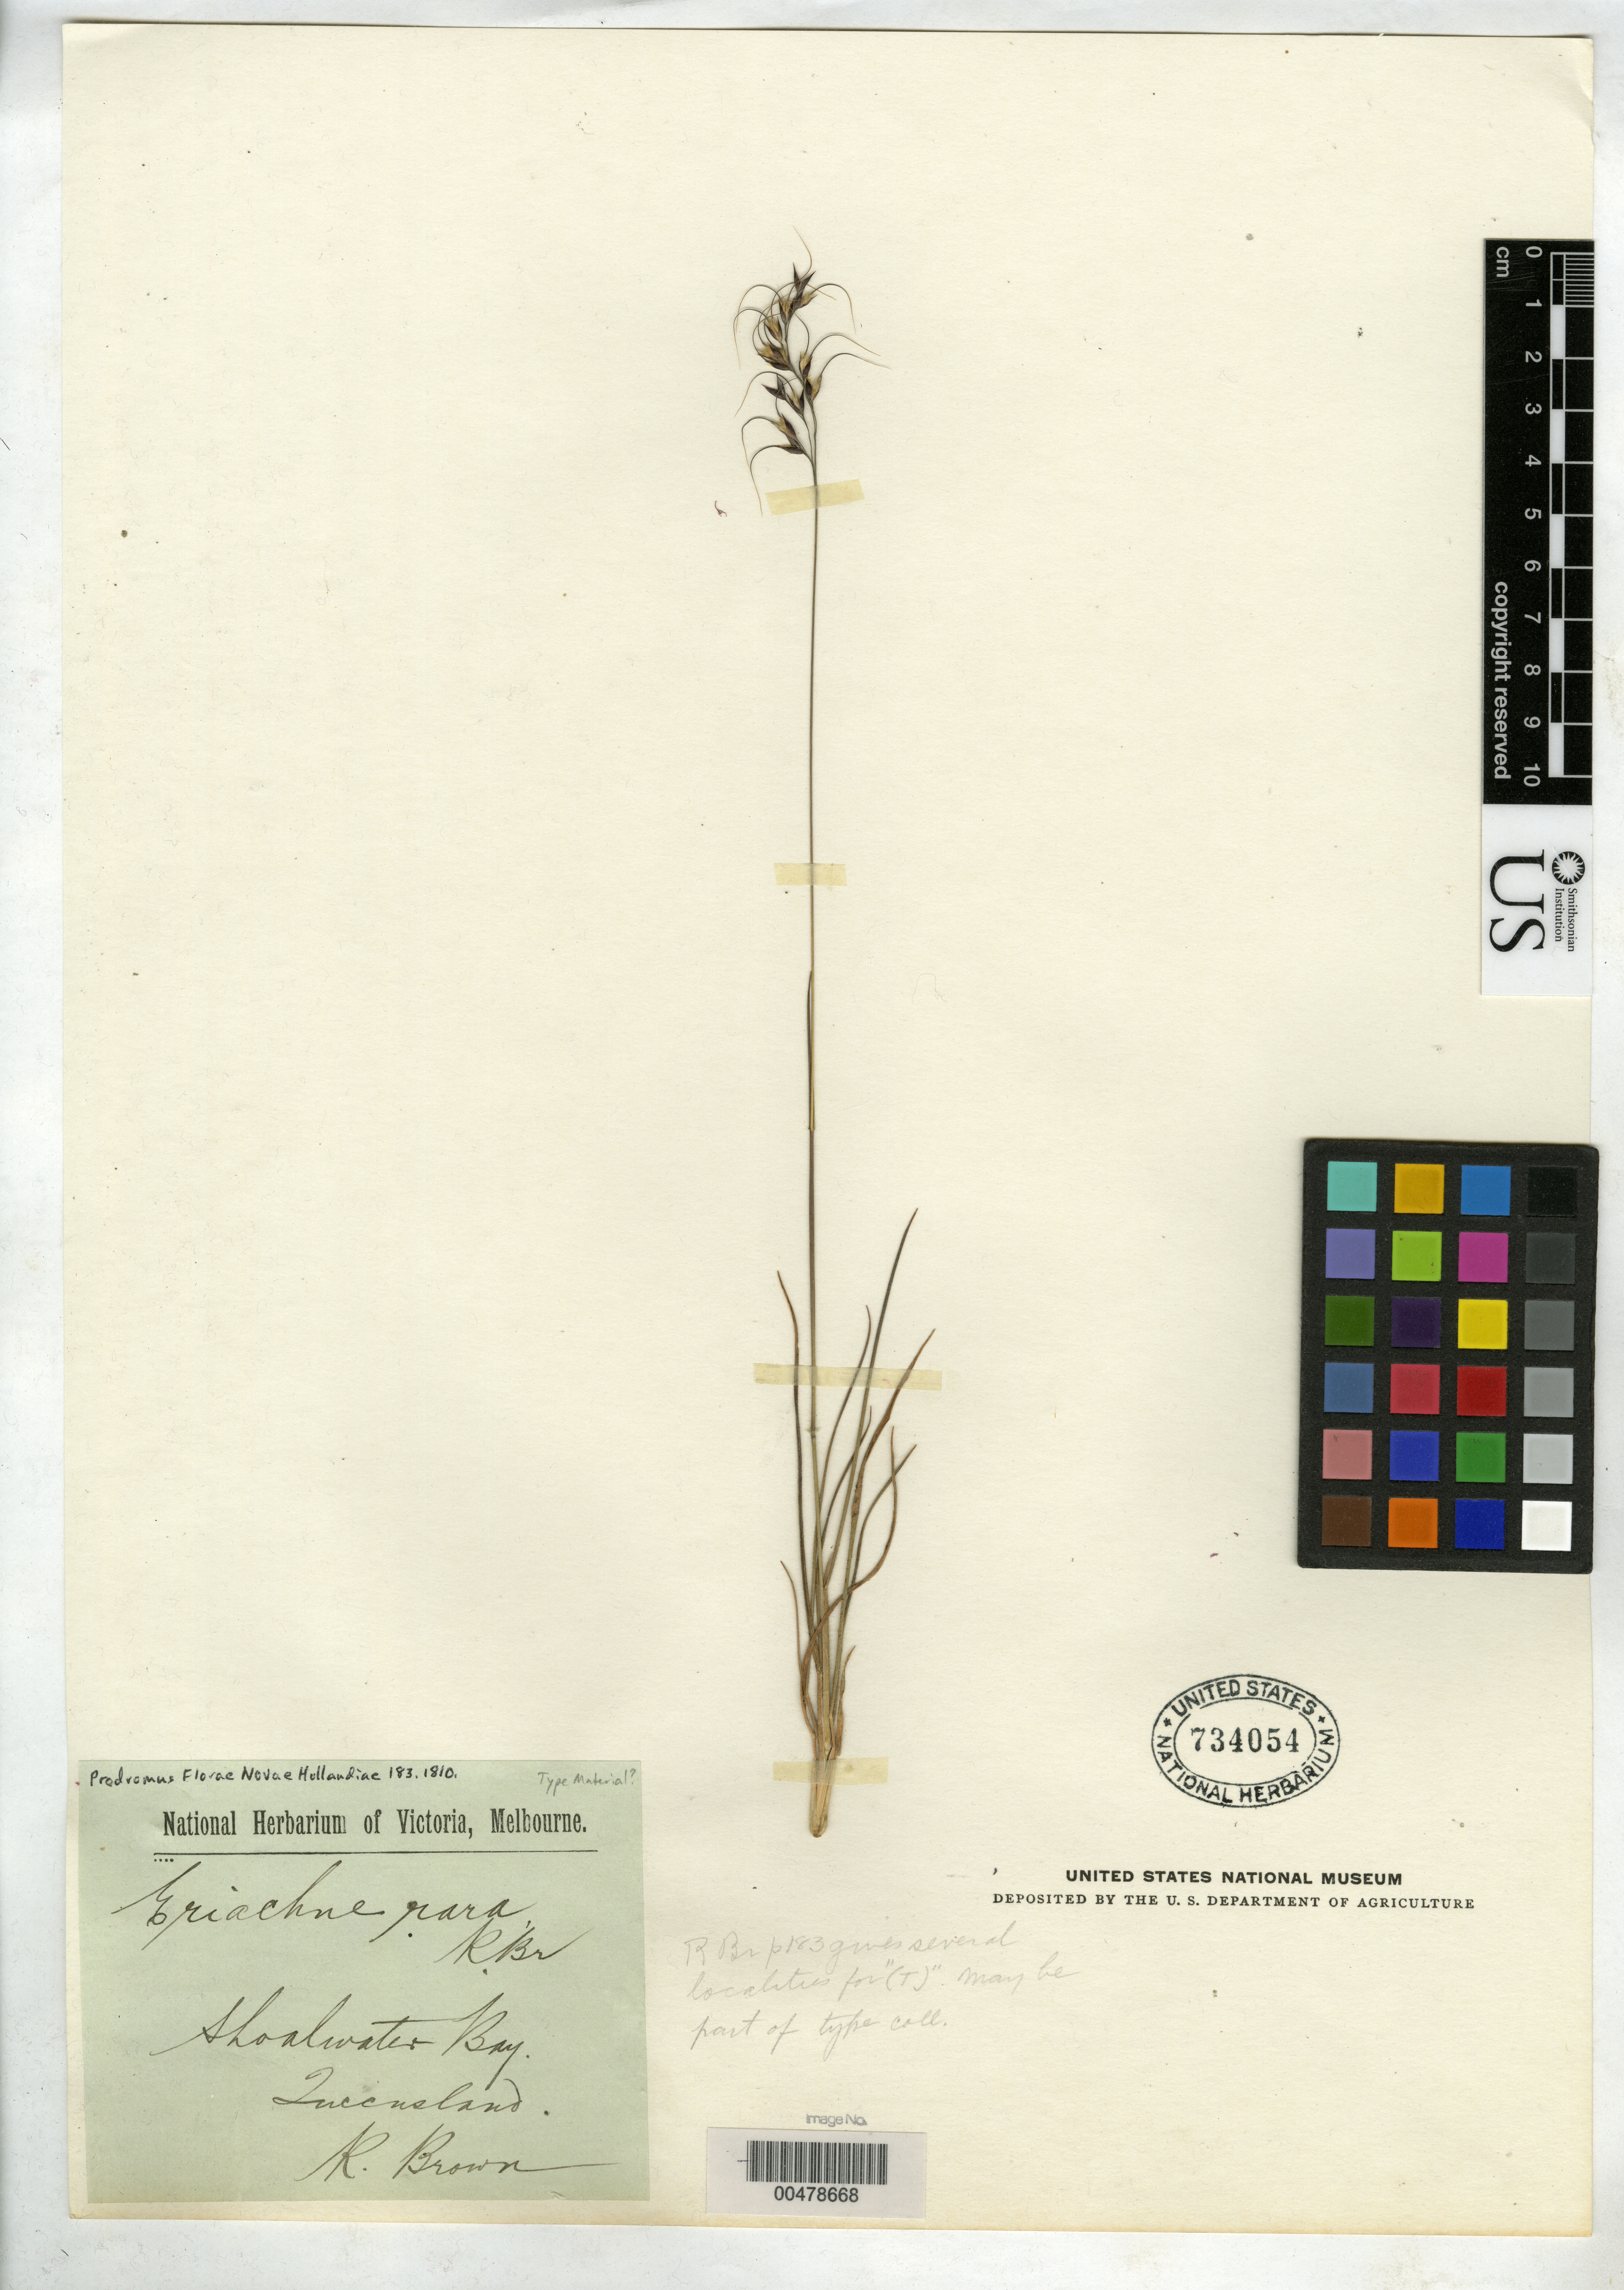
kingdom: Plantae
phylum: Tracheophyta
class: Liliopsida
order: Poales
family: Poaceae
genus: Eriachne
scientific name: Eriachne rara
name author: R. Br.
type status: Type Material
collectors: W. T. Aiton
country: Australia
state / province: Queensland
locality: Shoalwater Bay.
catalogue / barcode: US 734054